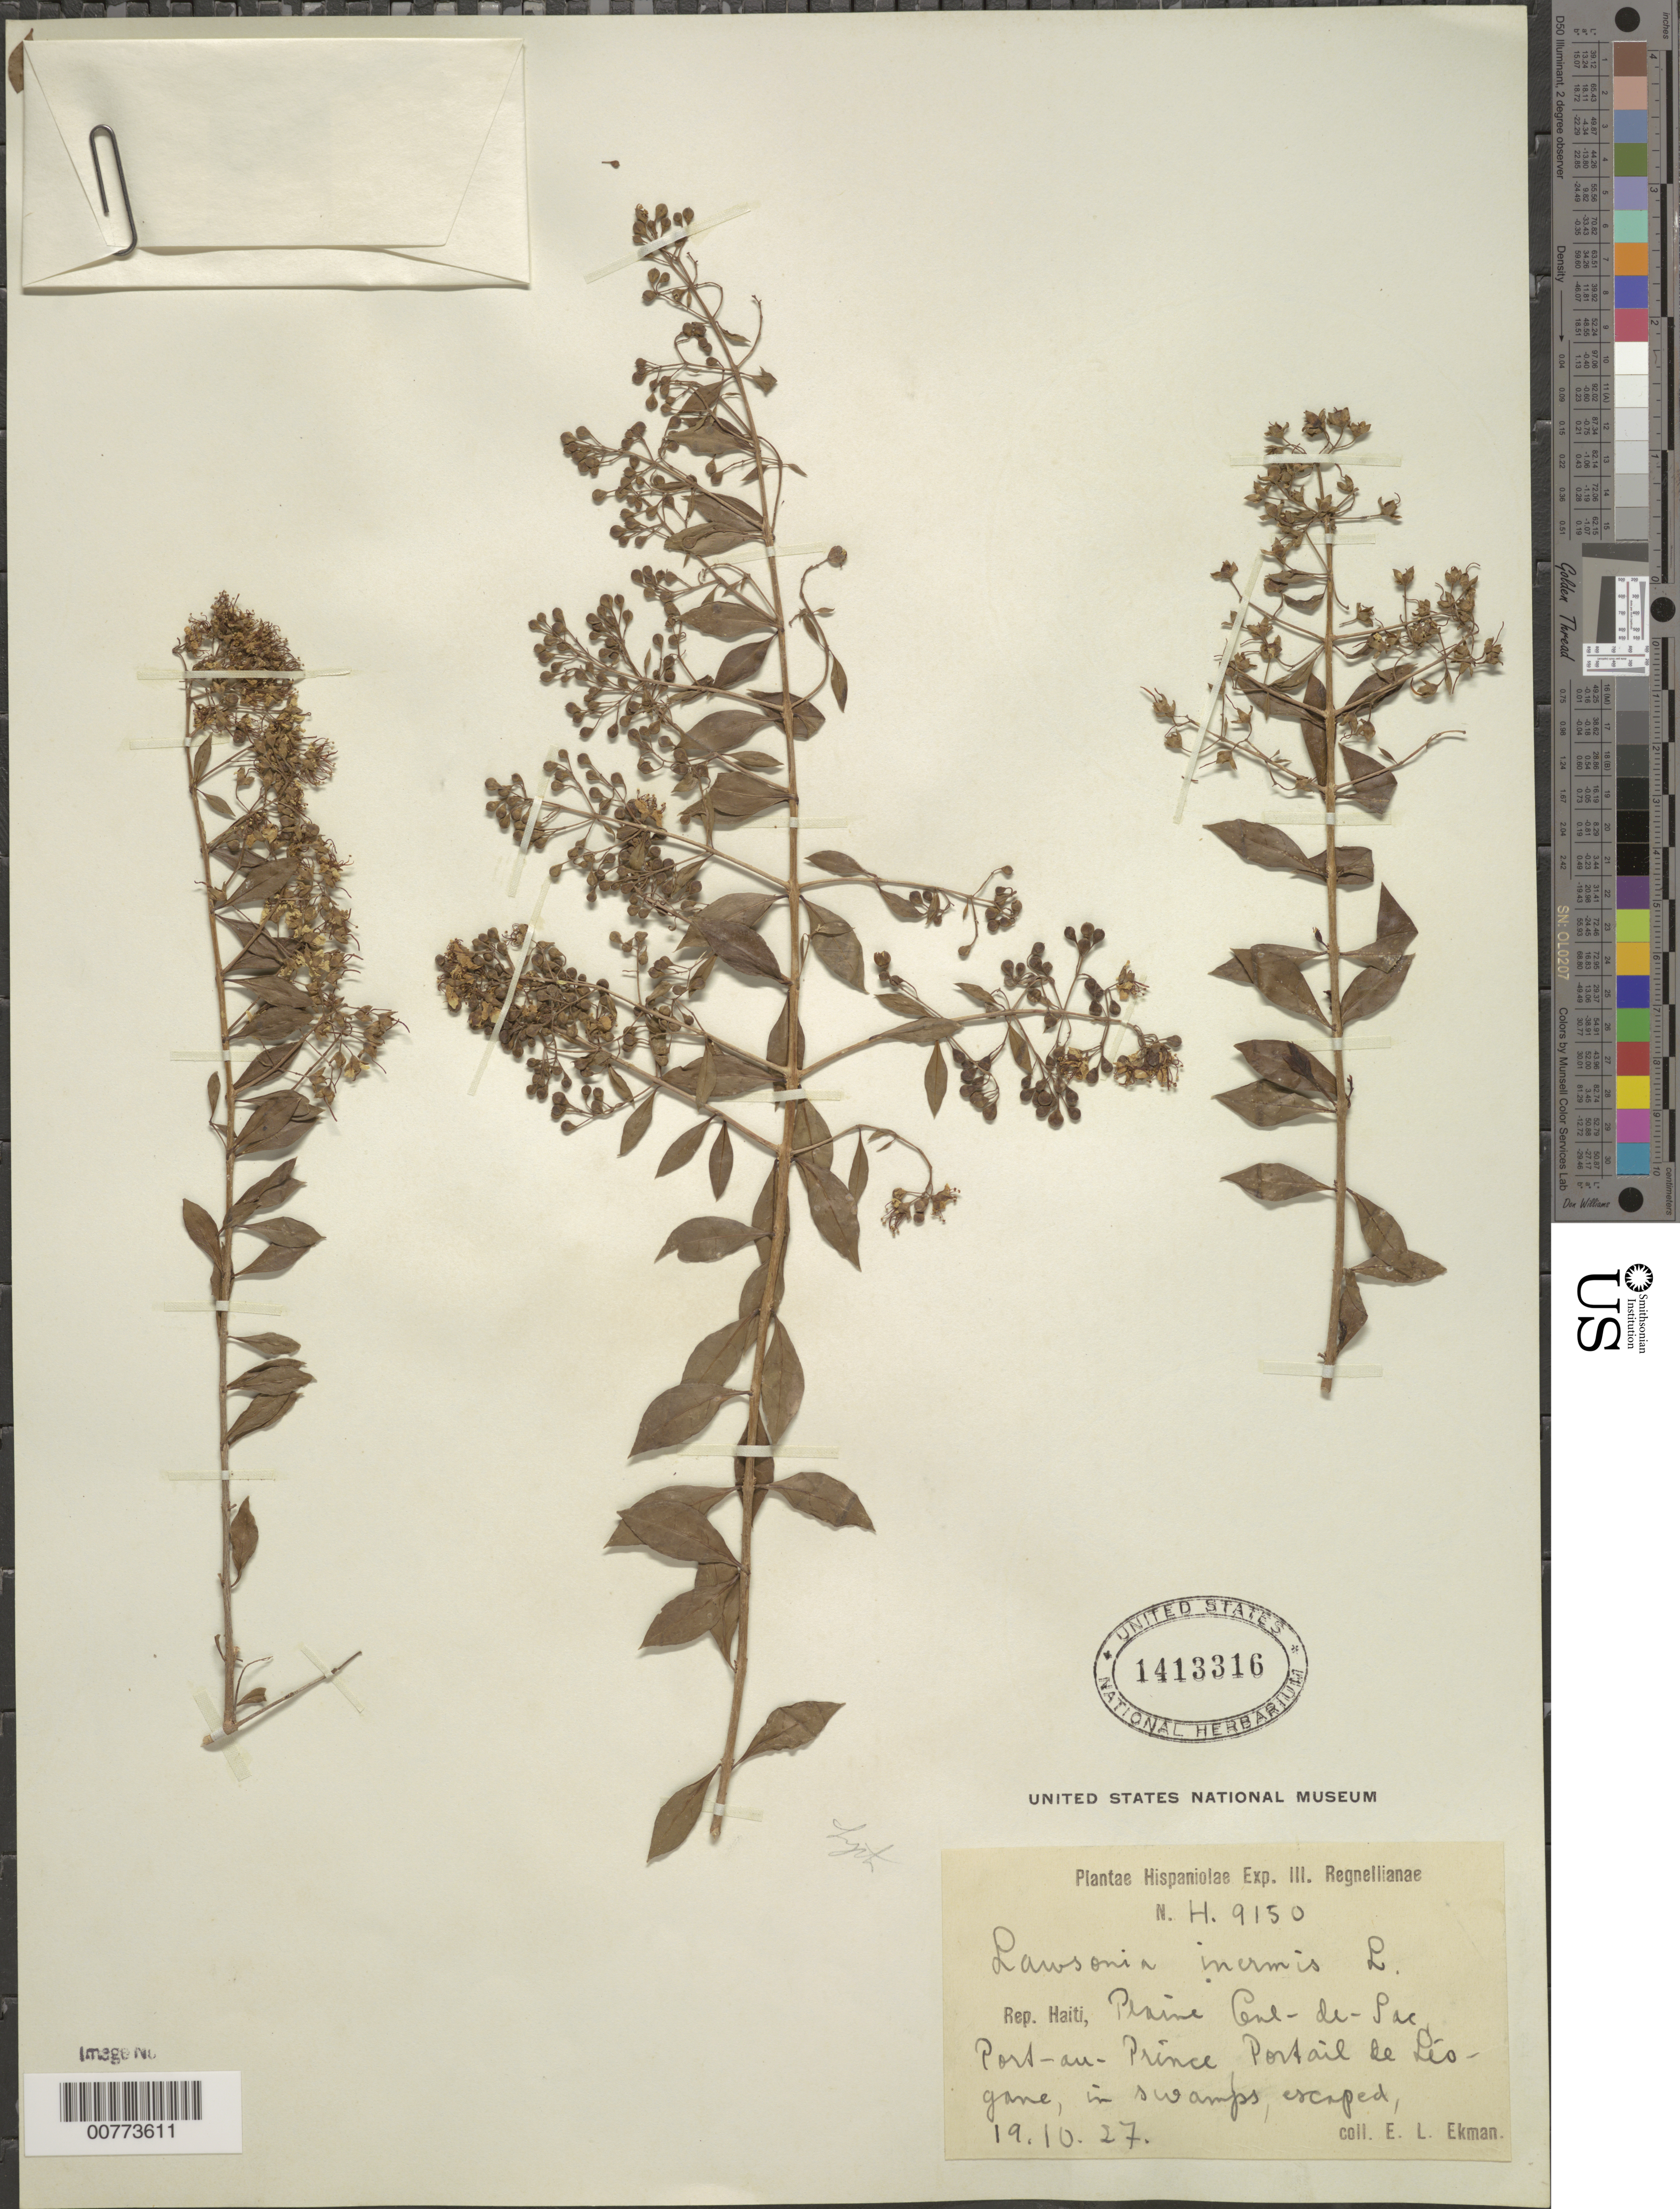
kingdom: Plantae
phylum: Tracheophyta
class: Magnoliopsida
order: Myrtales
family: Lythraceae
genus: Lawsonia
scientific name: Lawsonia inermis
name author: L.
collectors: E. L. Ekman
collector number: H 9150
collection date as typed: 19 Oct 1927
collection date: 1927-10-19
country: Haiti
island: Hispaniola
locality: Plaine Cul-de-Sac, Port-au-Prince, Portail de Leogane.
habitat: In swamps.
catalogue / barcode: US 1413316